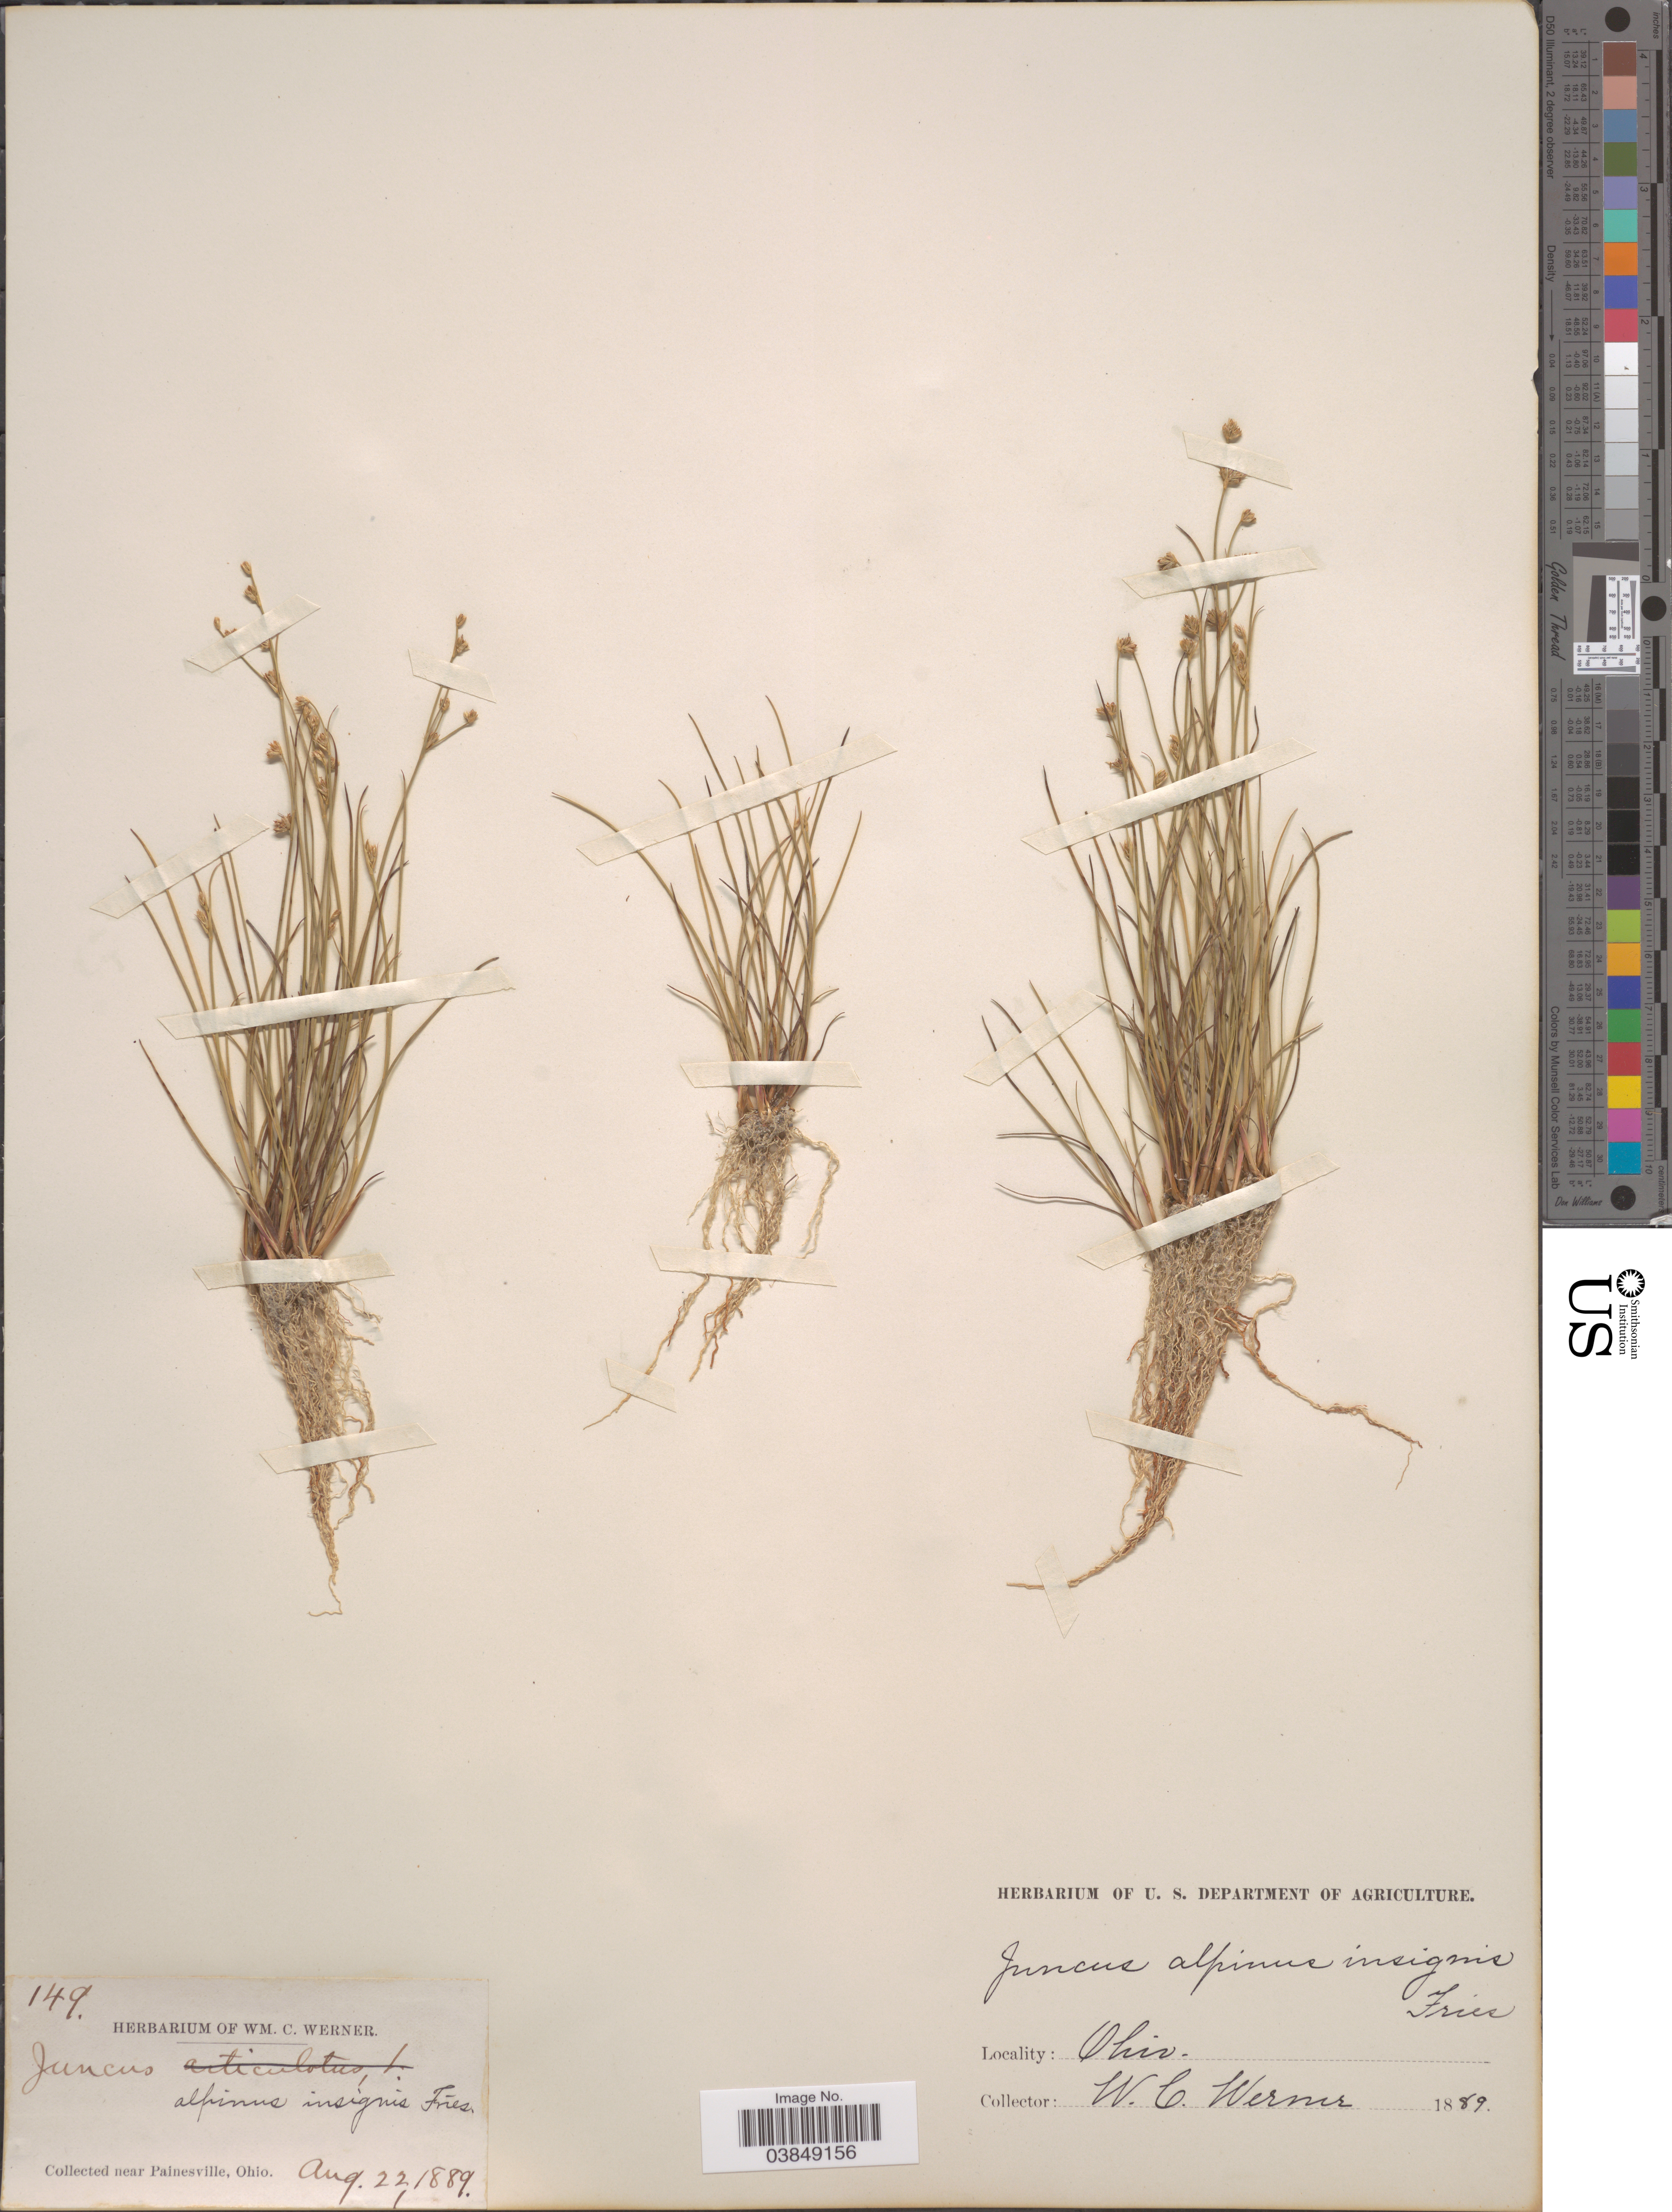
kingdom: Plantae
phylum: Tracheophyta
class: Liliopsida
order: Poales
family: Juncaceae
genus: Juncus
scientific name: Juncus alpinus var. rariflorus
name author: (Hartm.) Hartm.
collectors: W. Werner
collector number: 149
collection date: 1889-08-22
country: United States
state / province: Ohio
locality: Near Painesville.